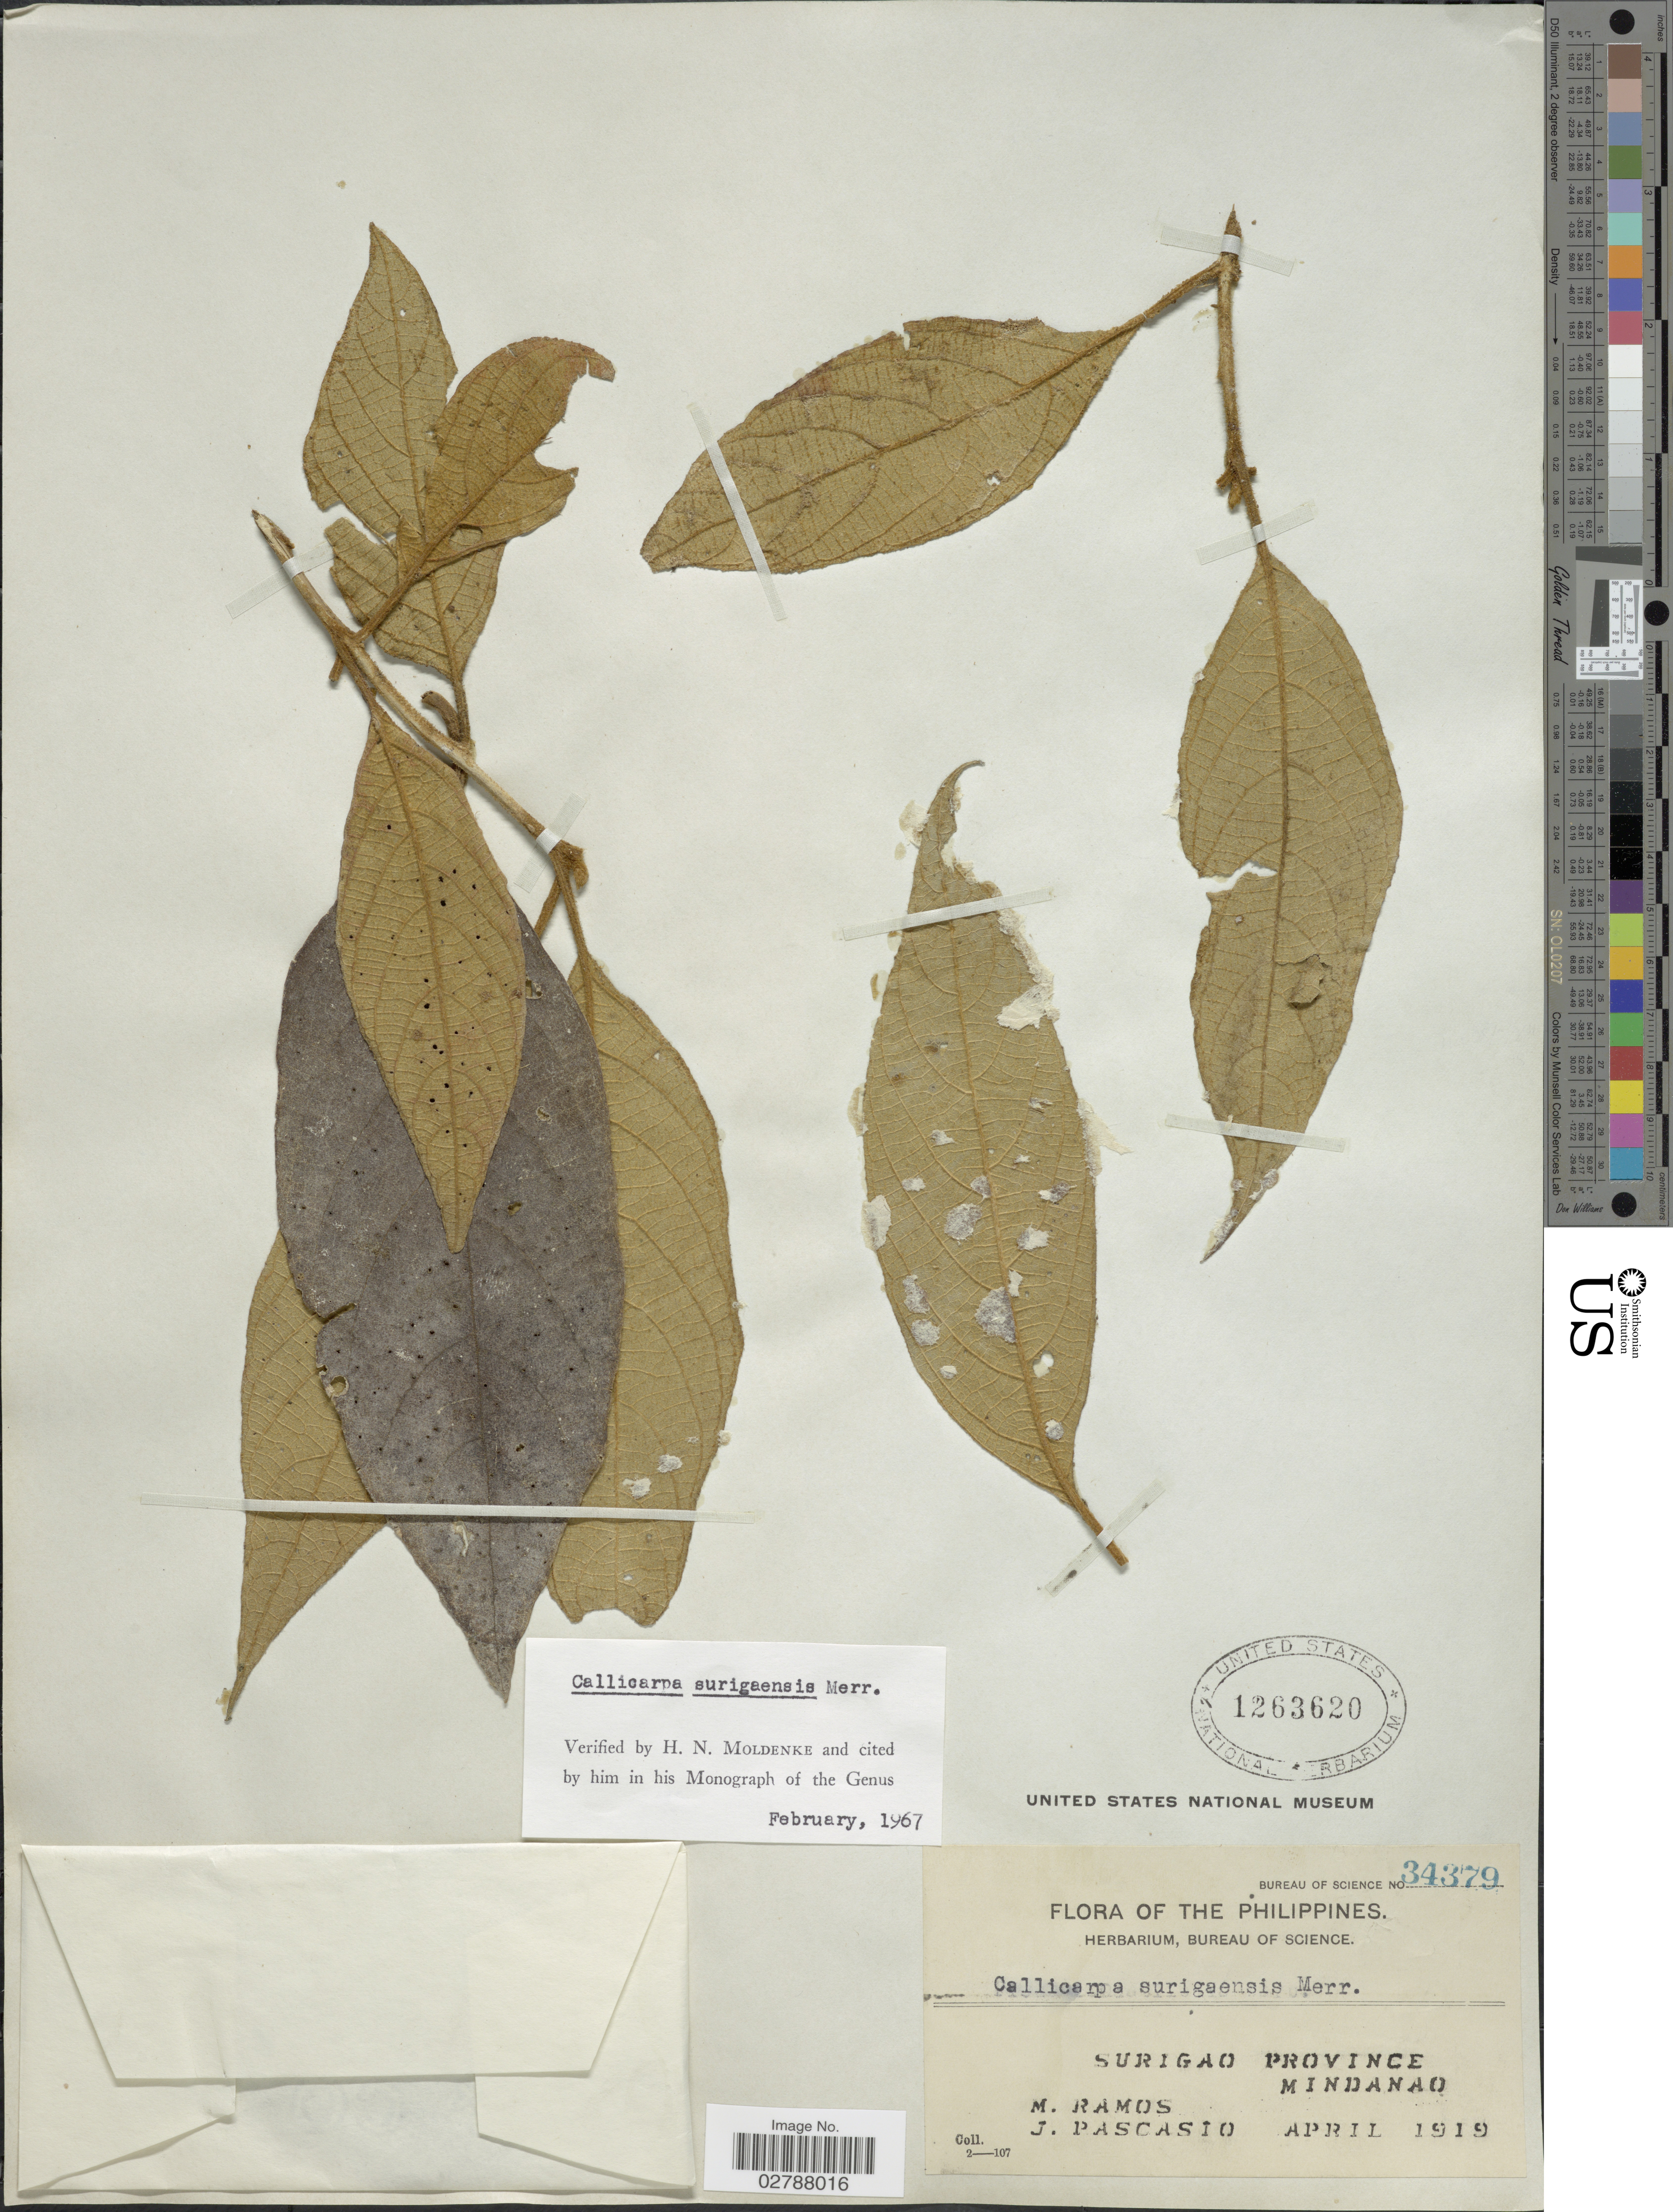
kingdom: Plantae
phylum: Tracheophyta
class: Magnoliopsida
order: Lamiales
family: Lamiaceae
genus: Callicarpa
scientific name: Callicarpa surigaensis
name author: Merr.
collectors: M. Ramos & J. Pascasio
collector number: Bureau of Science34379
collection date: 1919-04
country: Philippines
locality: Surigao Province, Mindanao.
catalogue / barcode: US 1263620